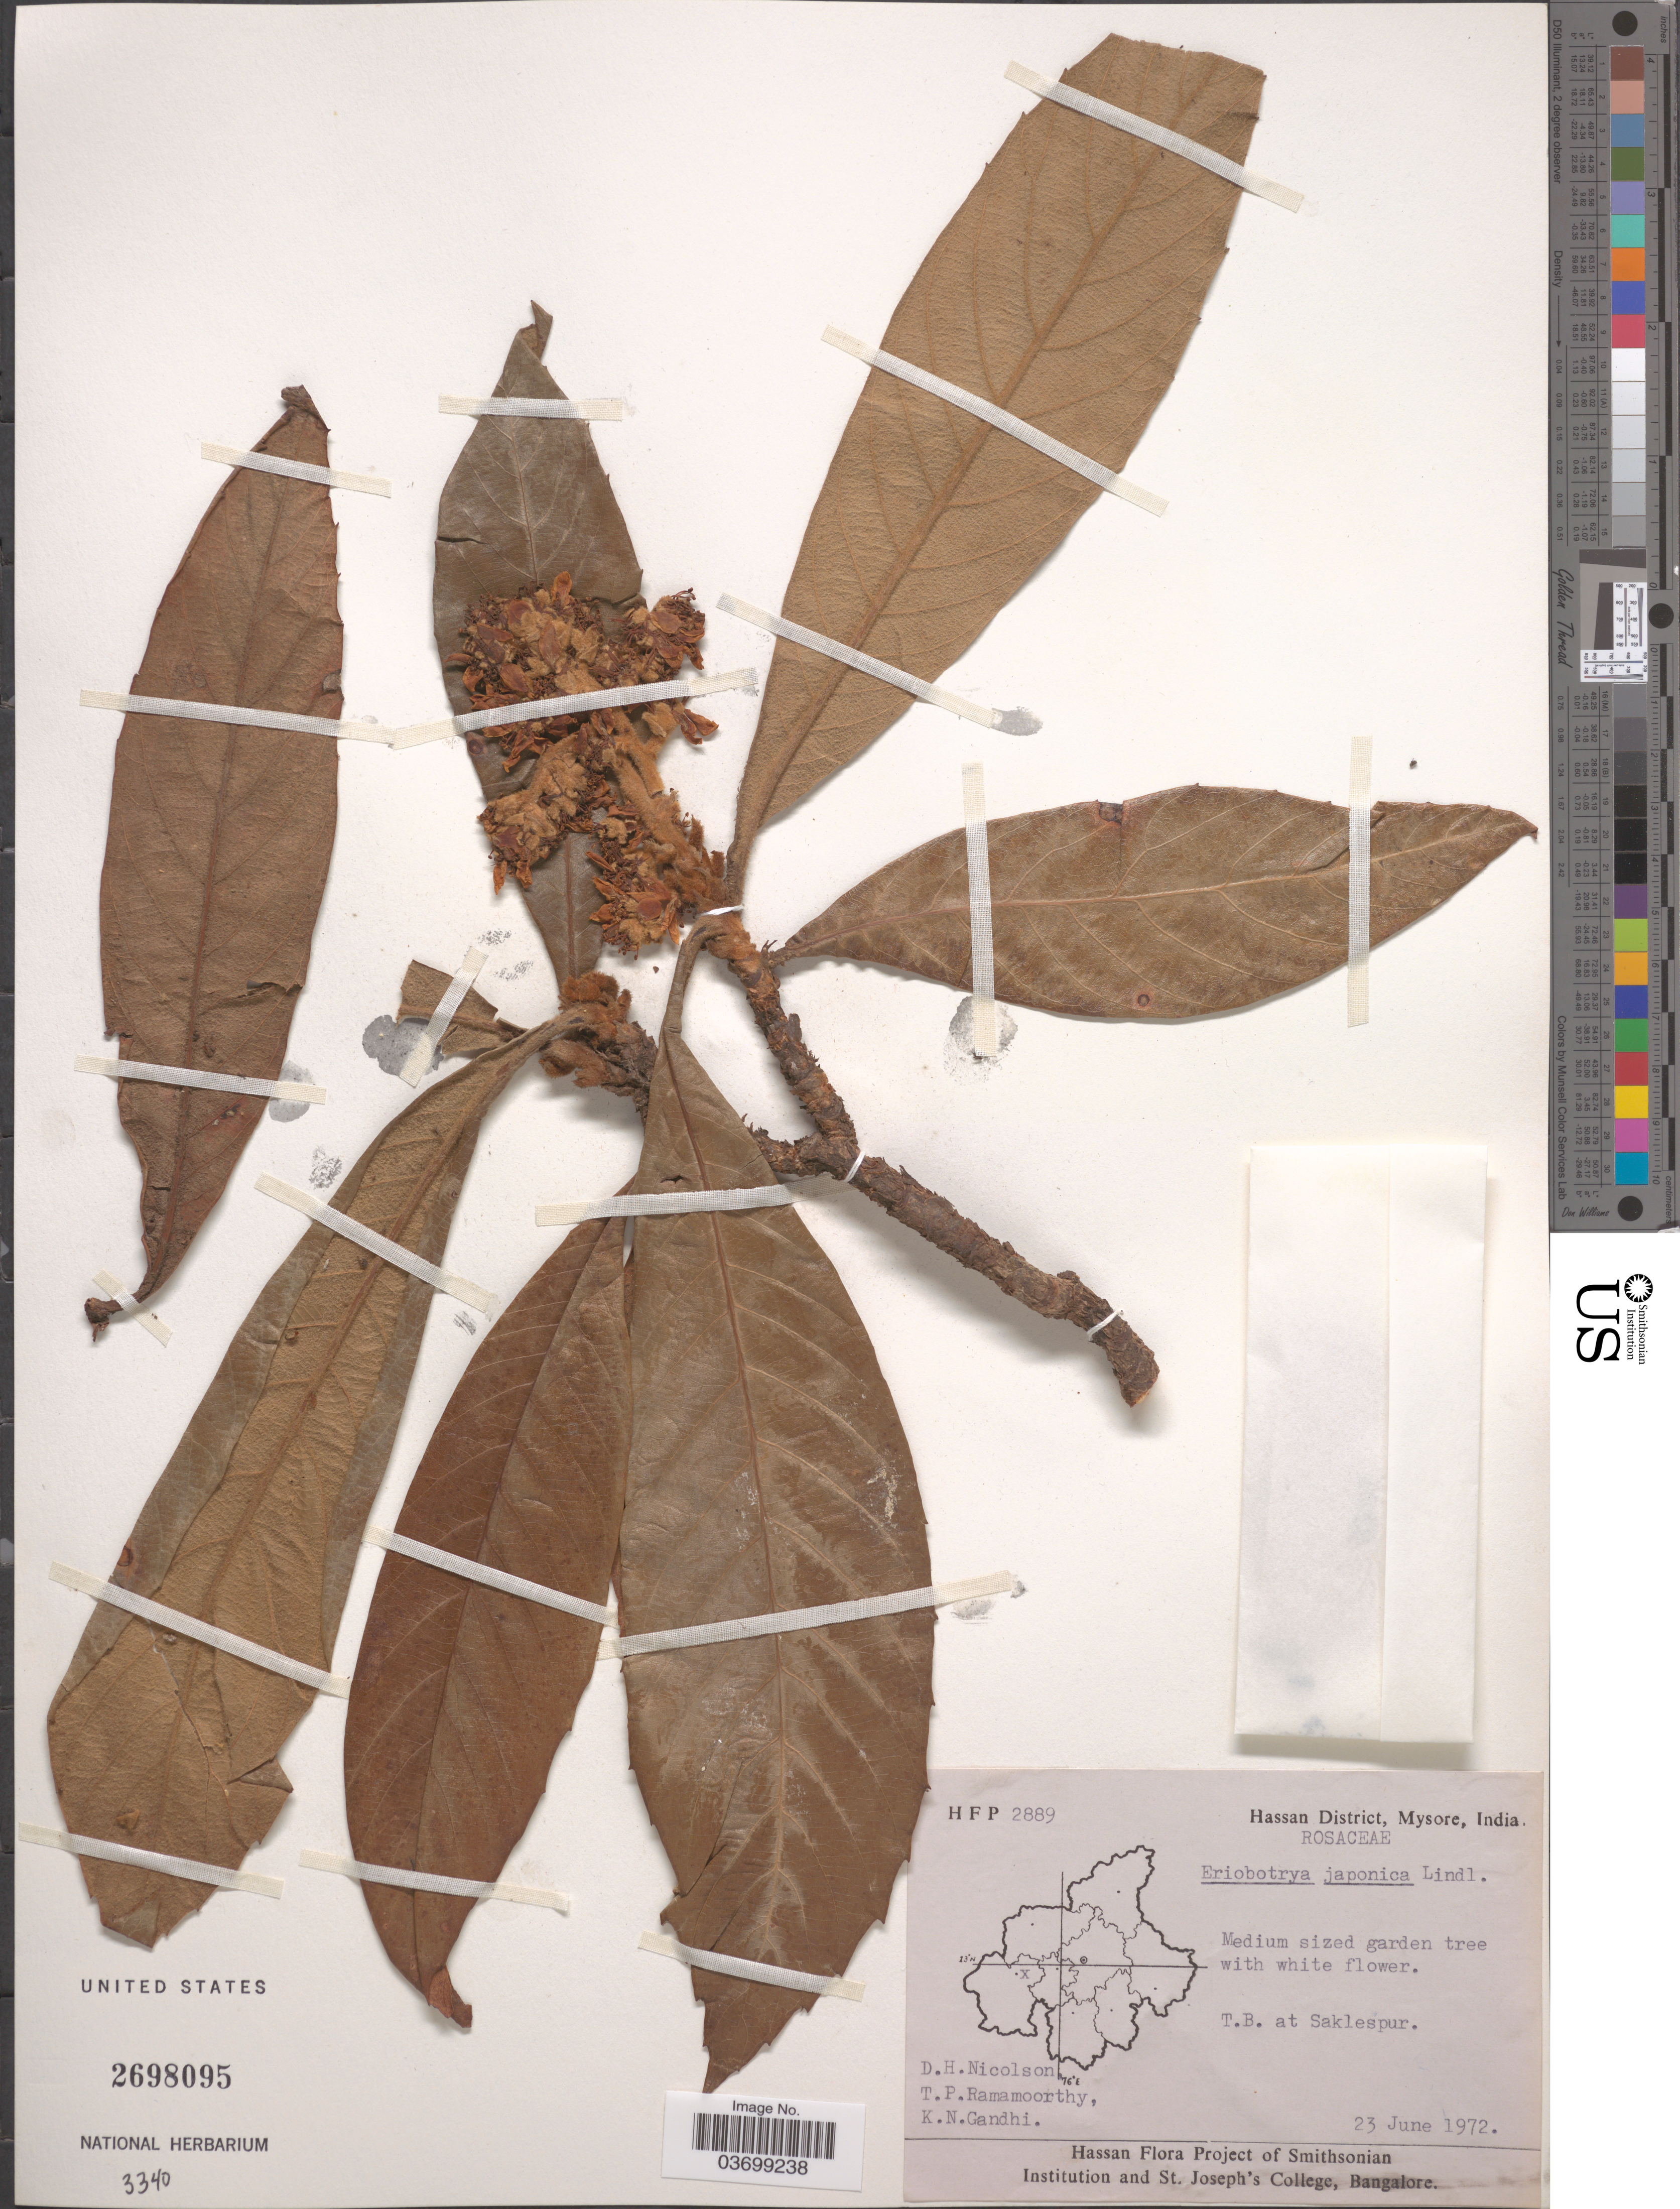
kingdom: Plantae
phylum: Tracheophyta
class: Magnoliopsida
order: Rosales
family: Rosaceae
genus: Rhaphiolepis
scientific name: Rhaphiolepis bibas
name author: (Lour.) Galasso & Banfi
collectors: D. H. Nicolson, T. P. Ramamoorthy & K. N. Gandhi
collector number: HFP2889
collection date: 1972-06-23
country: India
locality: Hassan District, Mysore. T.B. at Saklespur.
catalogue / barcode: US 2698095